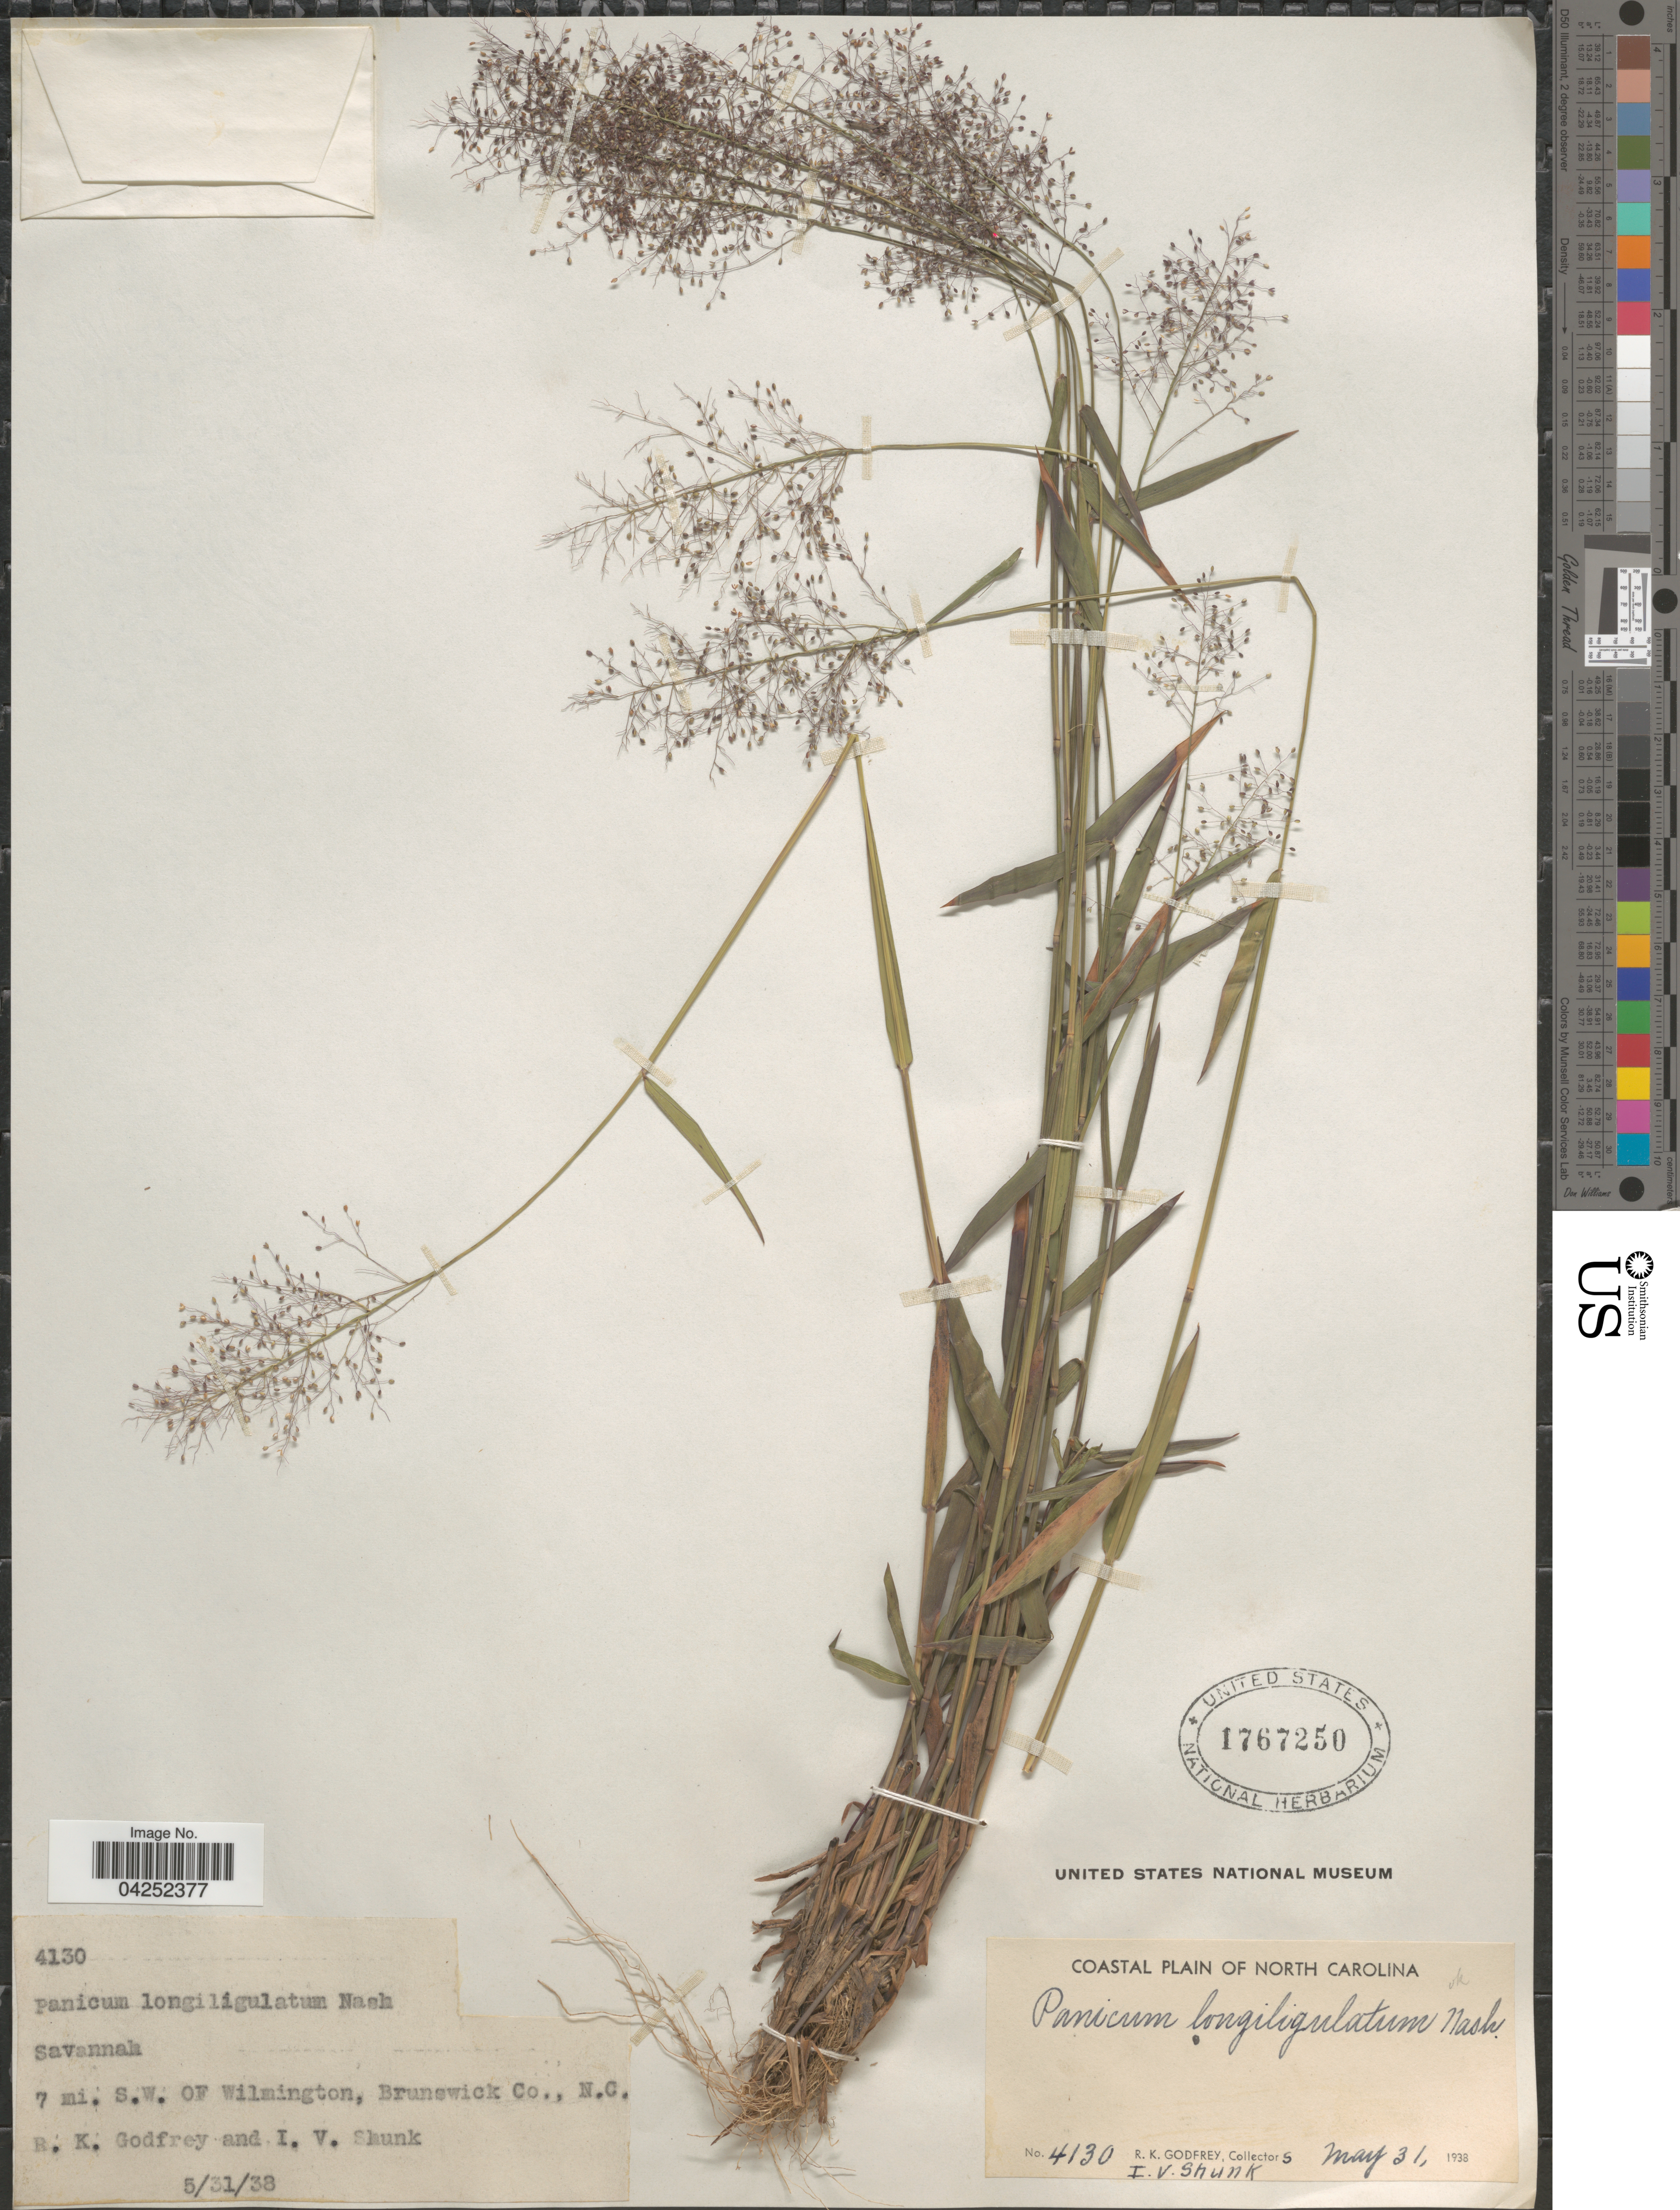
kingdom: Plantae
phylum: Tracheophyta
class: Liliopsida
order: Poales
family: Poaceae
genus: Dichanthelium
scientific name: Dichanthelium acuminatum var. longiligulatum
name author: (Nash) Gould & C.A. Clark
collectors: R. K. Godfrey & I. Shunk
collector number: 4130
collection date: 1938-05-31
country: United States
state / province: North Carolina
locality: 7 mi. S.W. of Wilmington, Brunswick Co. Coastal Plain of North Carolina.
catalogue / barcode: US 1767250